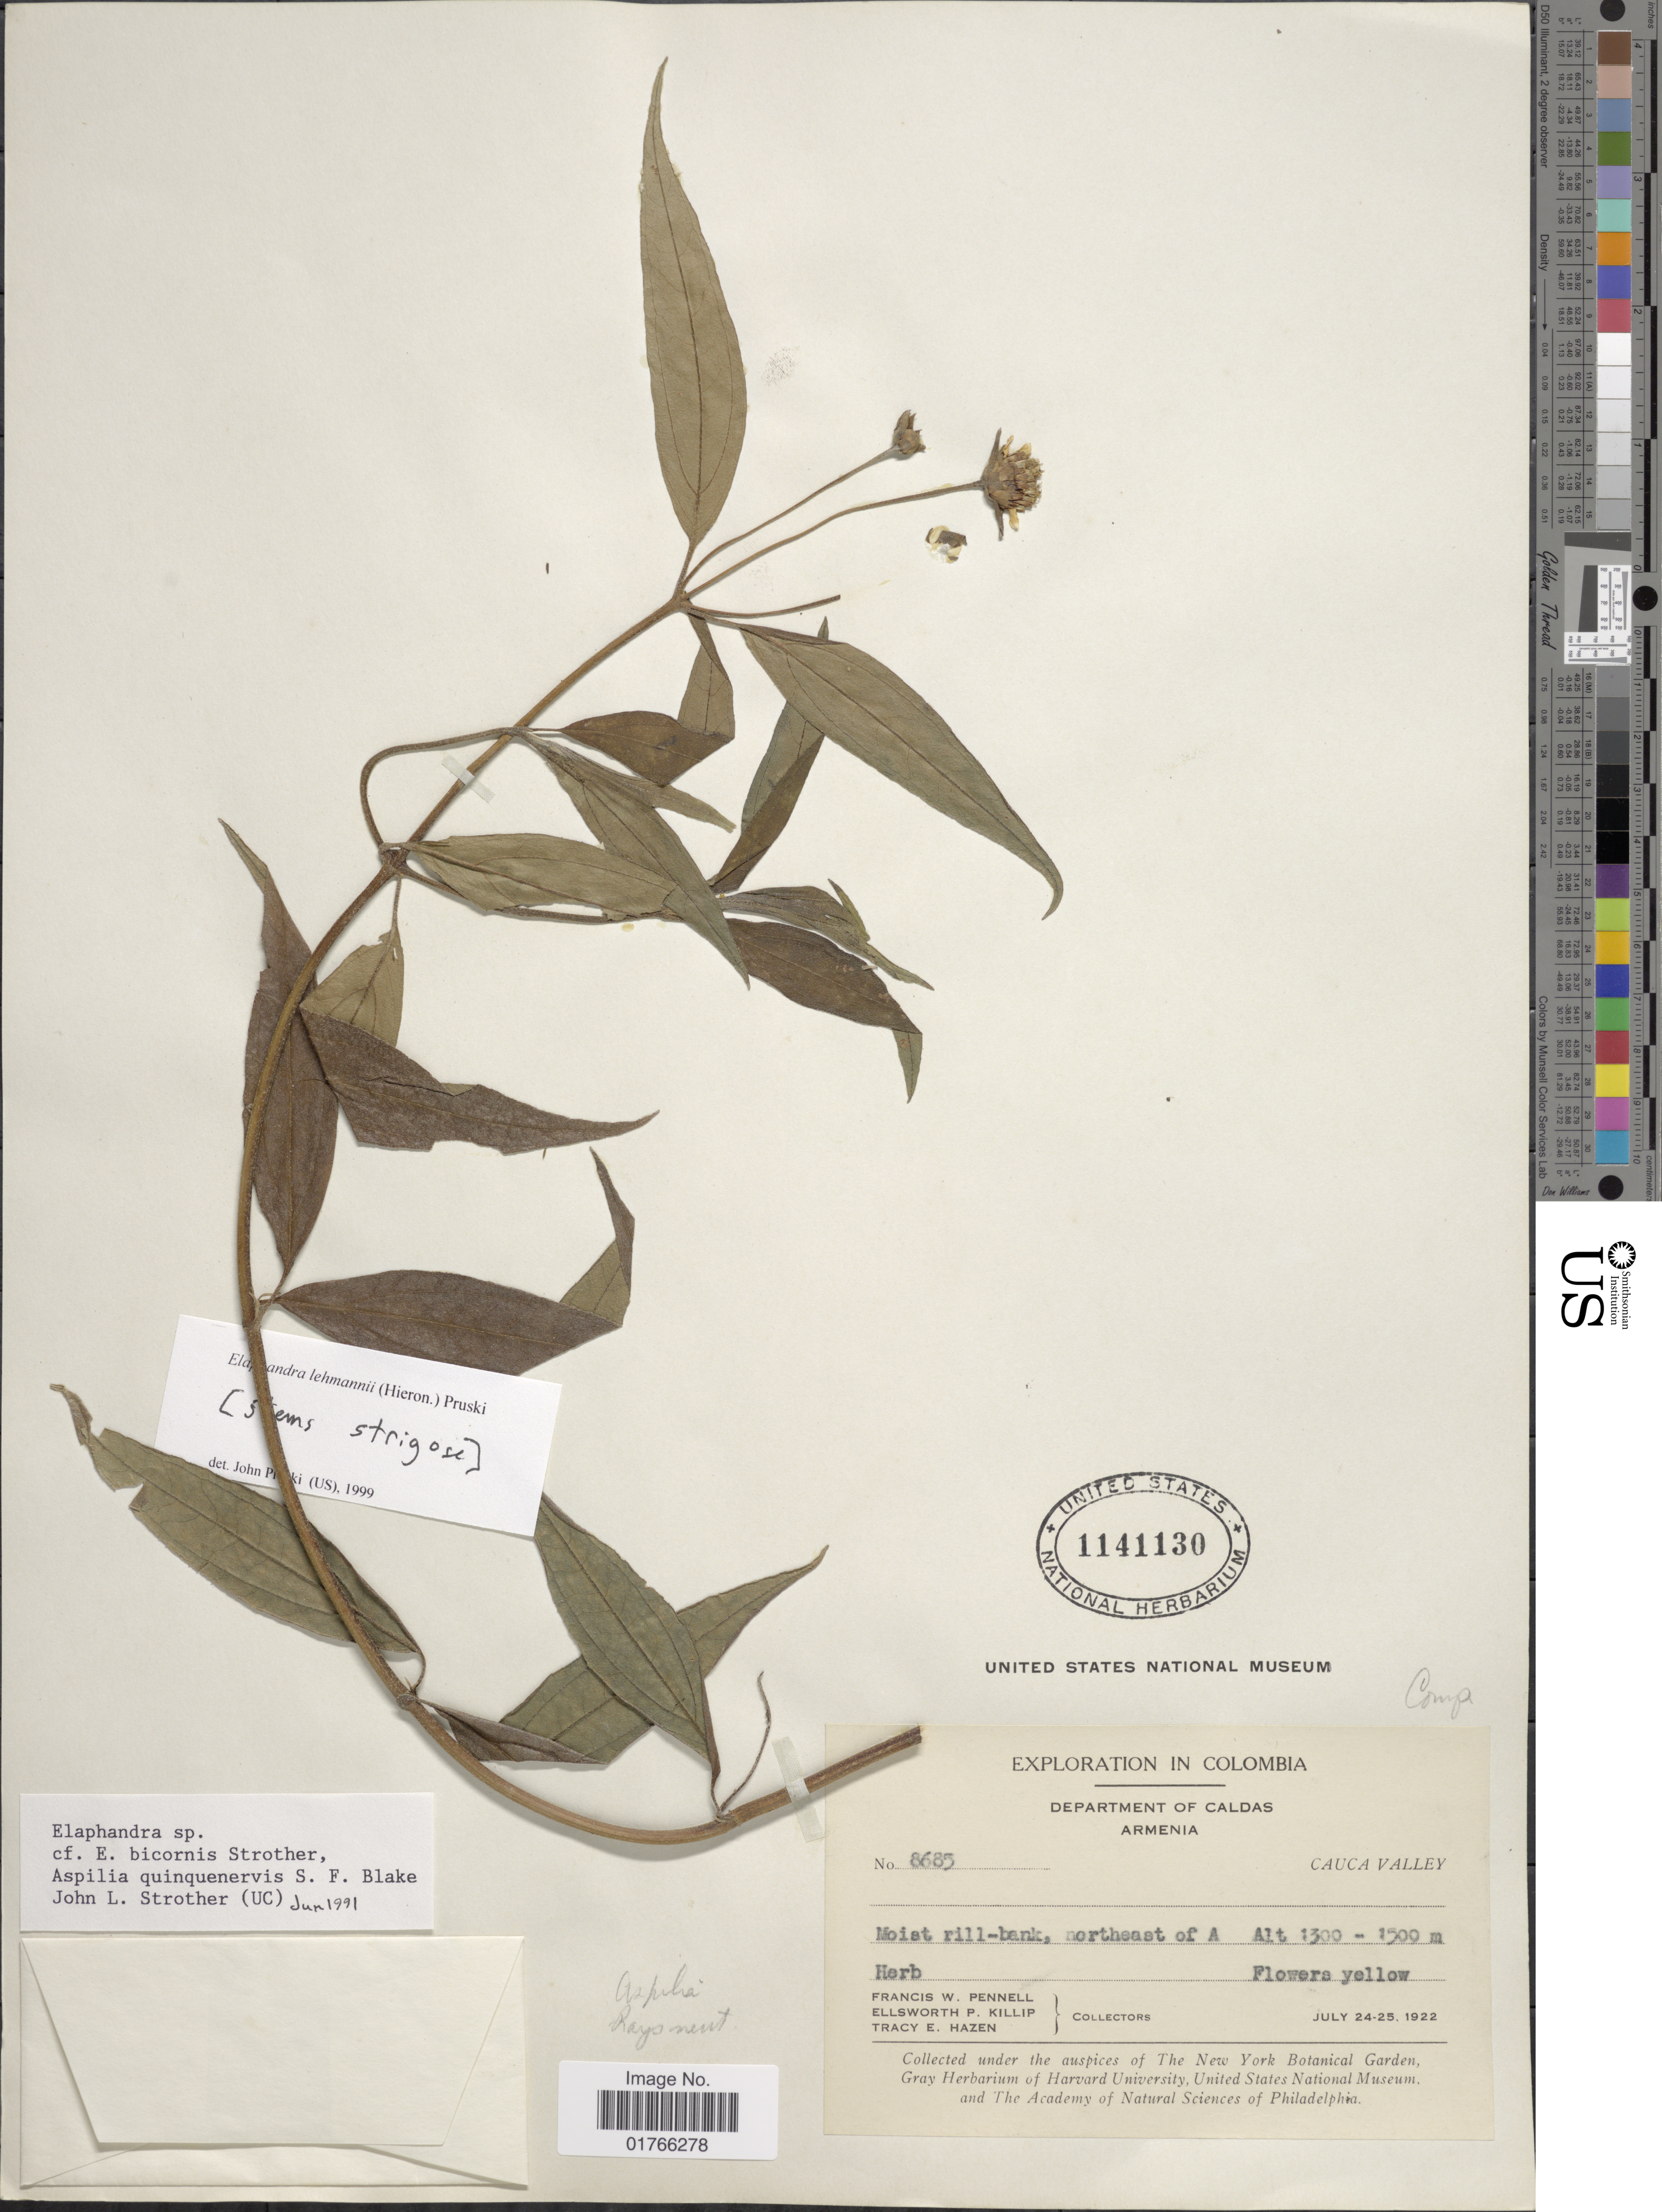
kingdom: Plantae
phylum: Tracheophyta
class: Magnoliopsida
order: Asterales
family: Asteraceae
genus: Elaphandra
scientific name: Elaphandra lehmannii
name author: (Hieron.) Pruski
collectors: F. W. Pennell, E. P. Killip & T. E. Hazen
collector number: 8685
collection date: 1922-07-24/1922-07-25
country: Colombia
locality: Departamento of Caldas, Armenia, Cauca Valley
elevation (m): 1300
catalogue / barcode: US 1141130